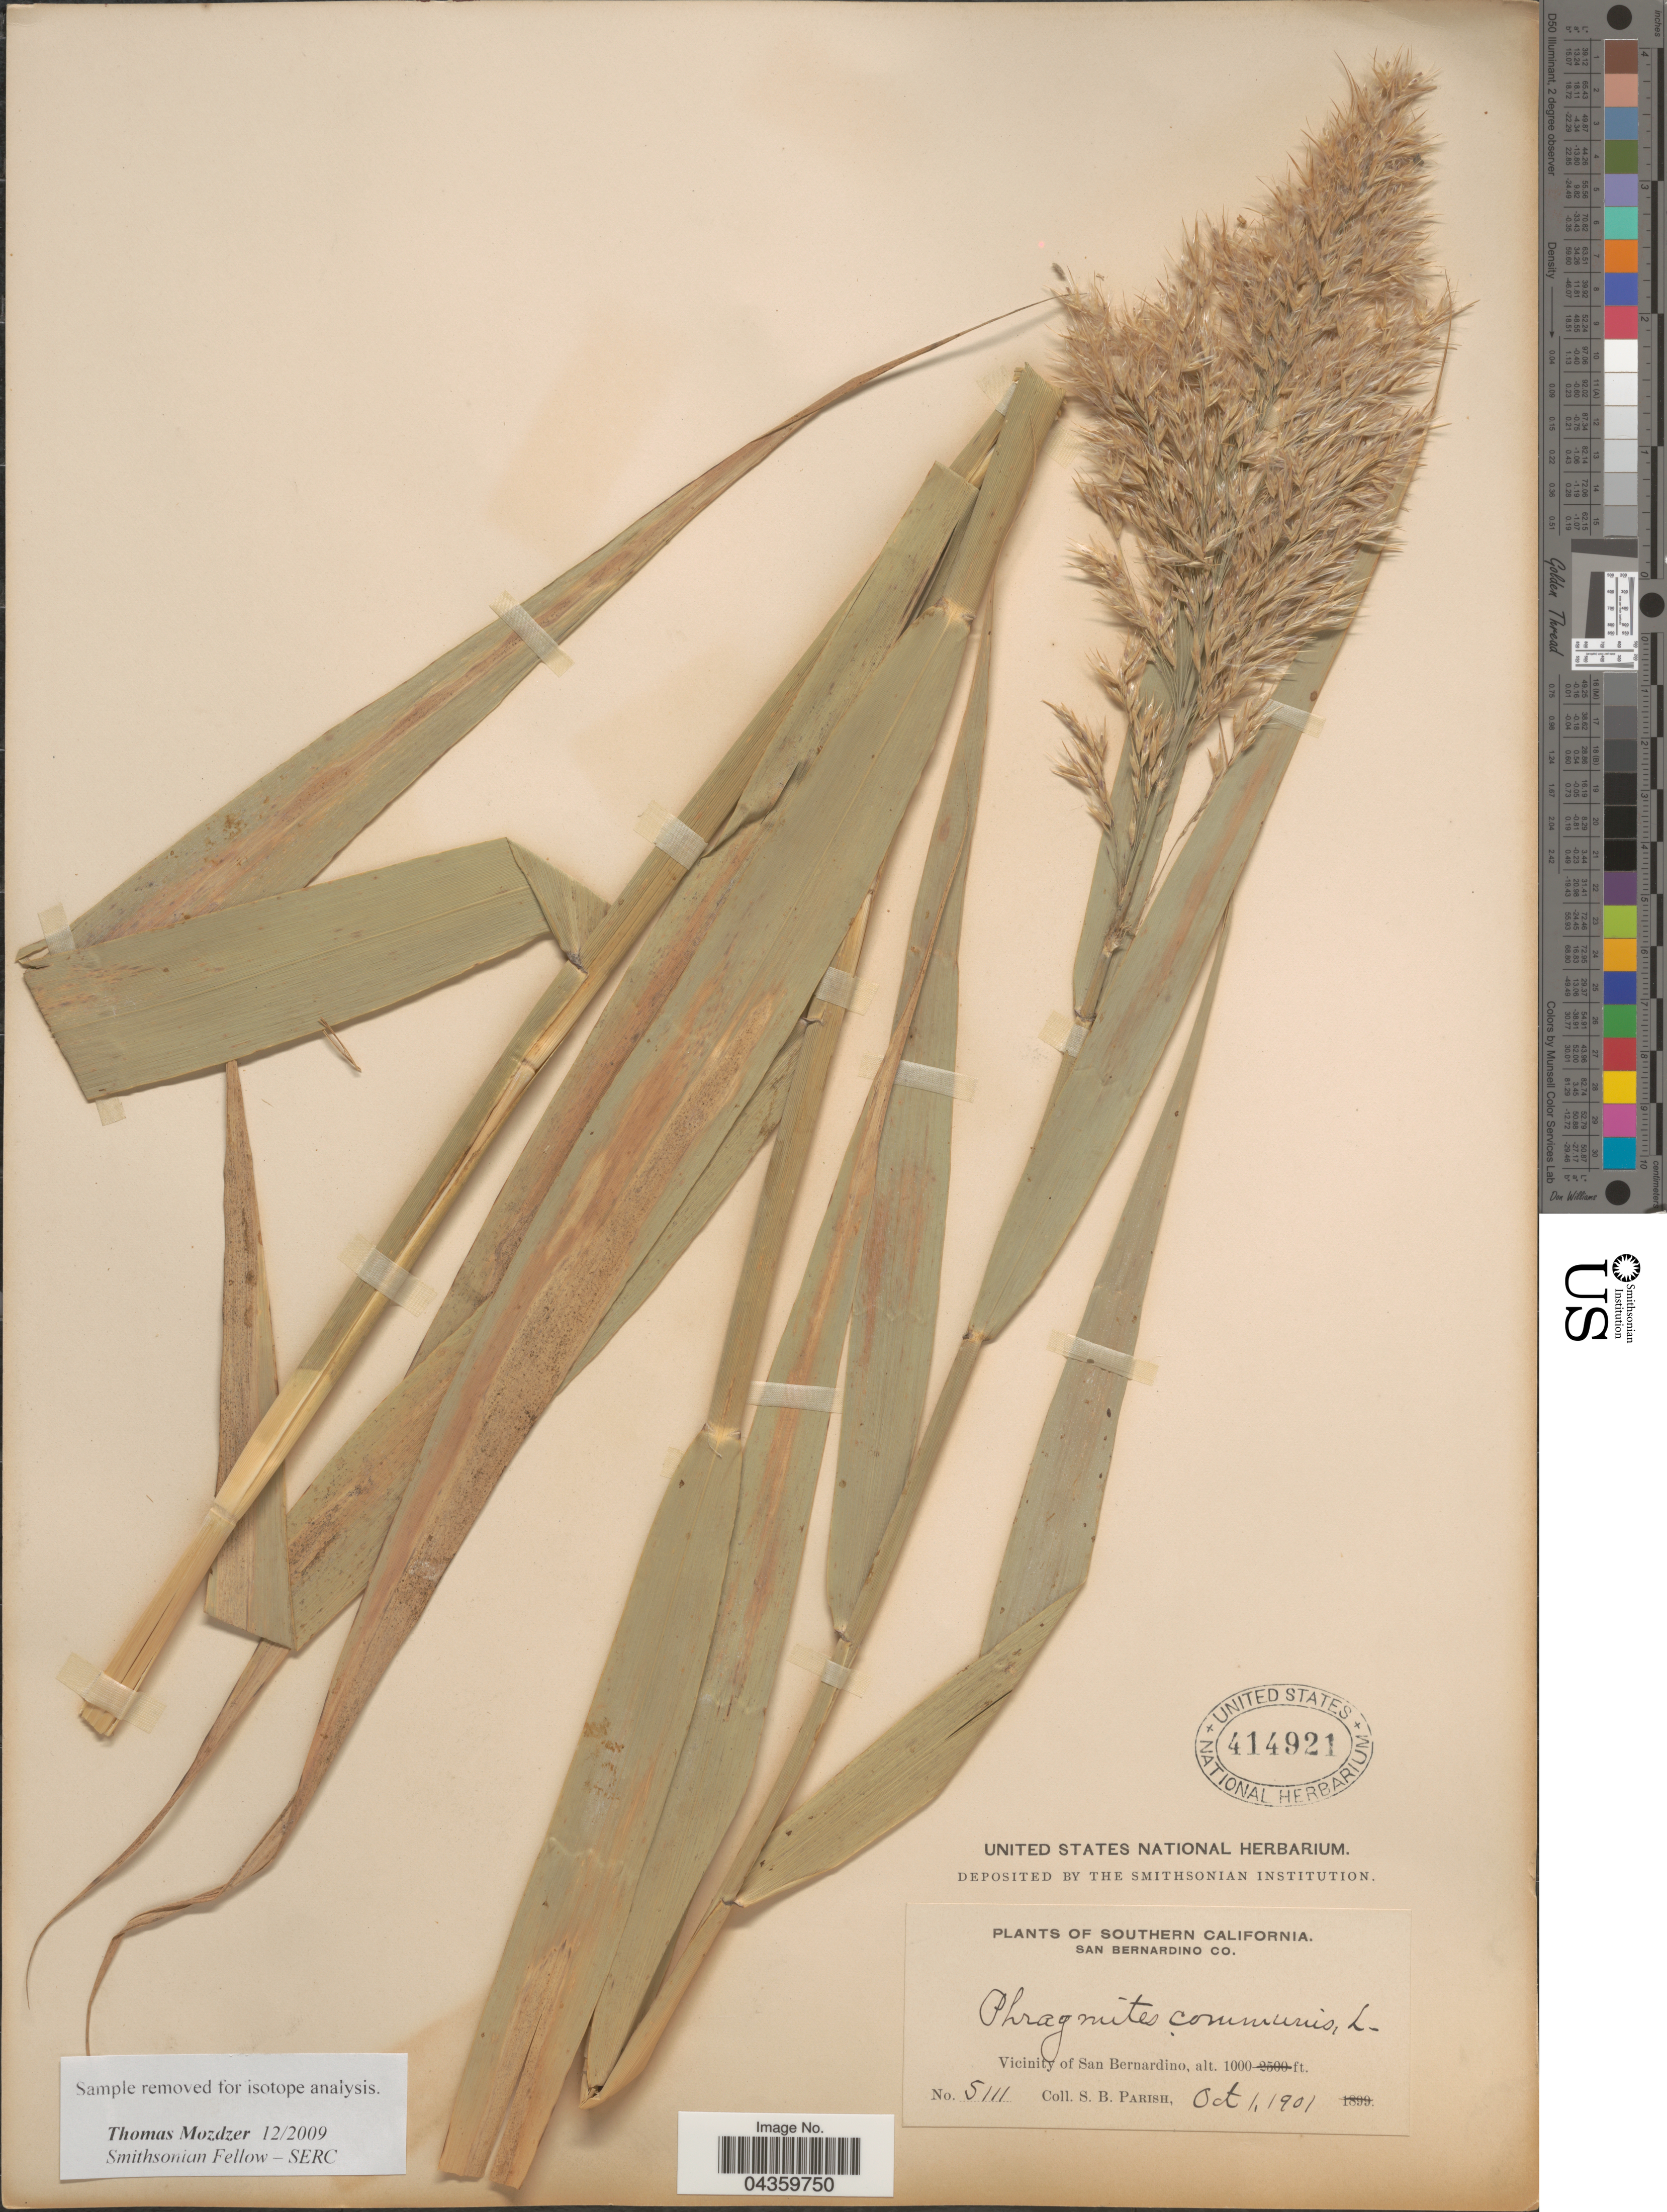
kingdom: Plantae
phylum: Tracheophyta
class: Liliopsida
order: Poales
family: Poaceae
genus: Phragmites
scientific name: Phragmites australis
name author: (Cav.) Trin. ex Steud.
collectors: S. B. Parish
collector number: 5111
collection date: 1901-10-01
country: United States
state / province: California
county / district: San Bernardino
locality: Southern California. San Bernardino Co. Vicinity of San Bernardino.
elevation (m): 305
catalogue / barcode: US 414921